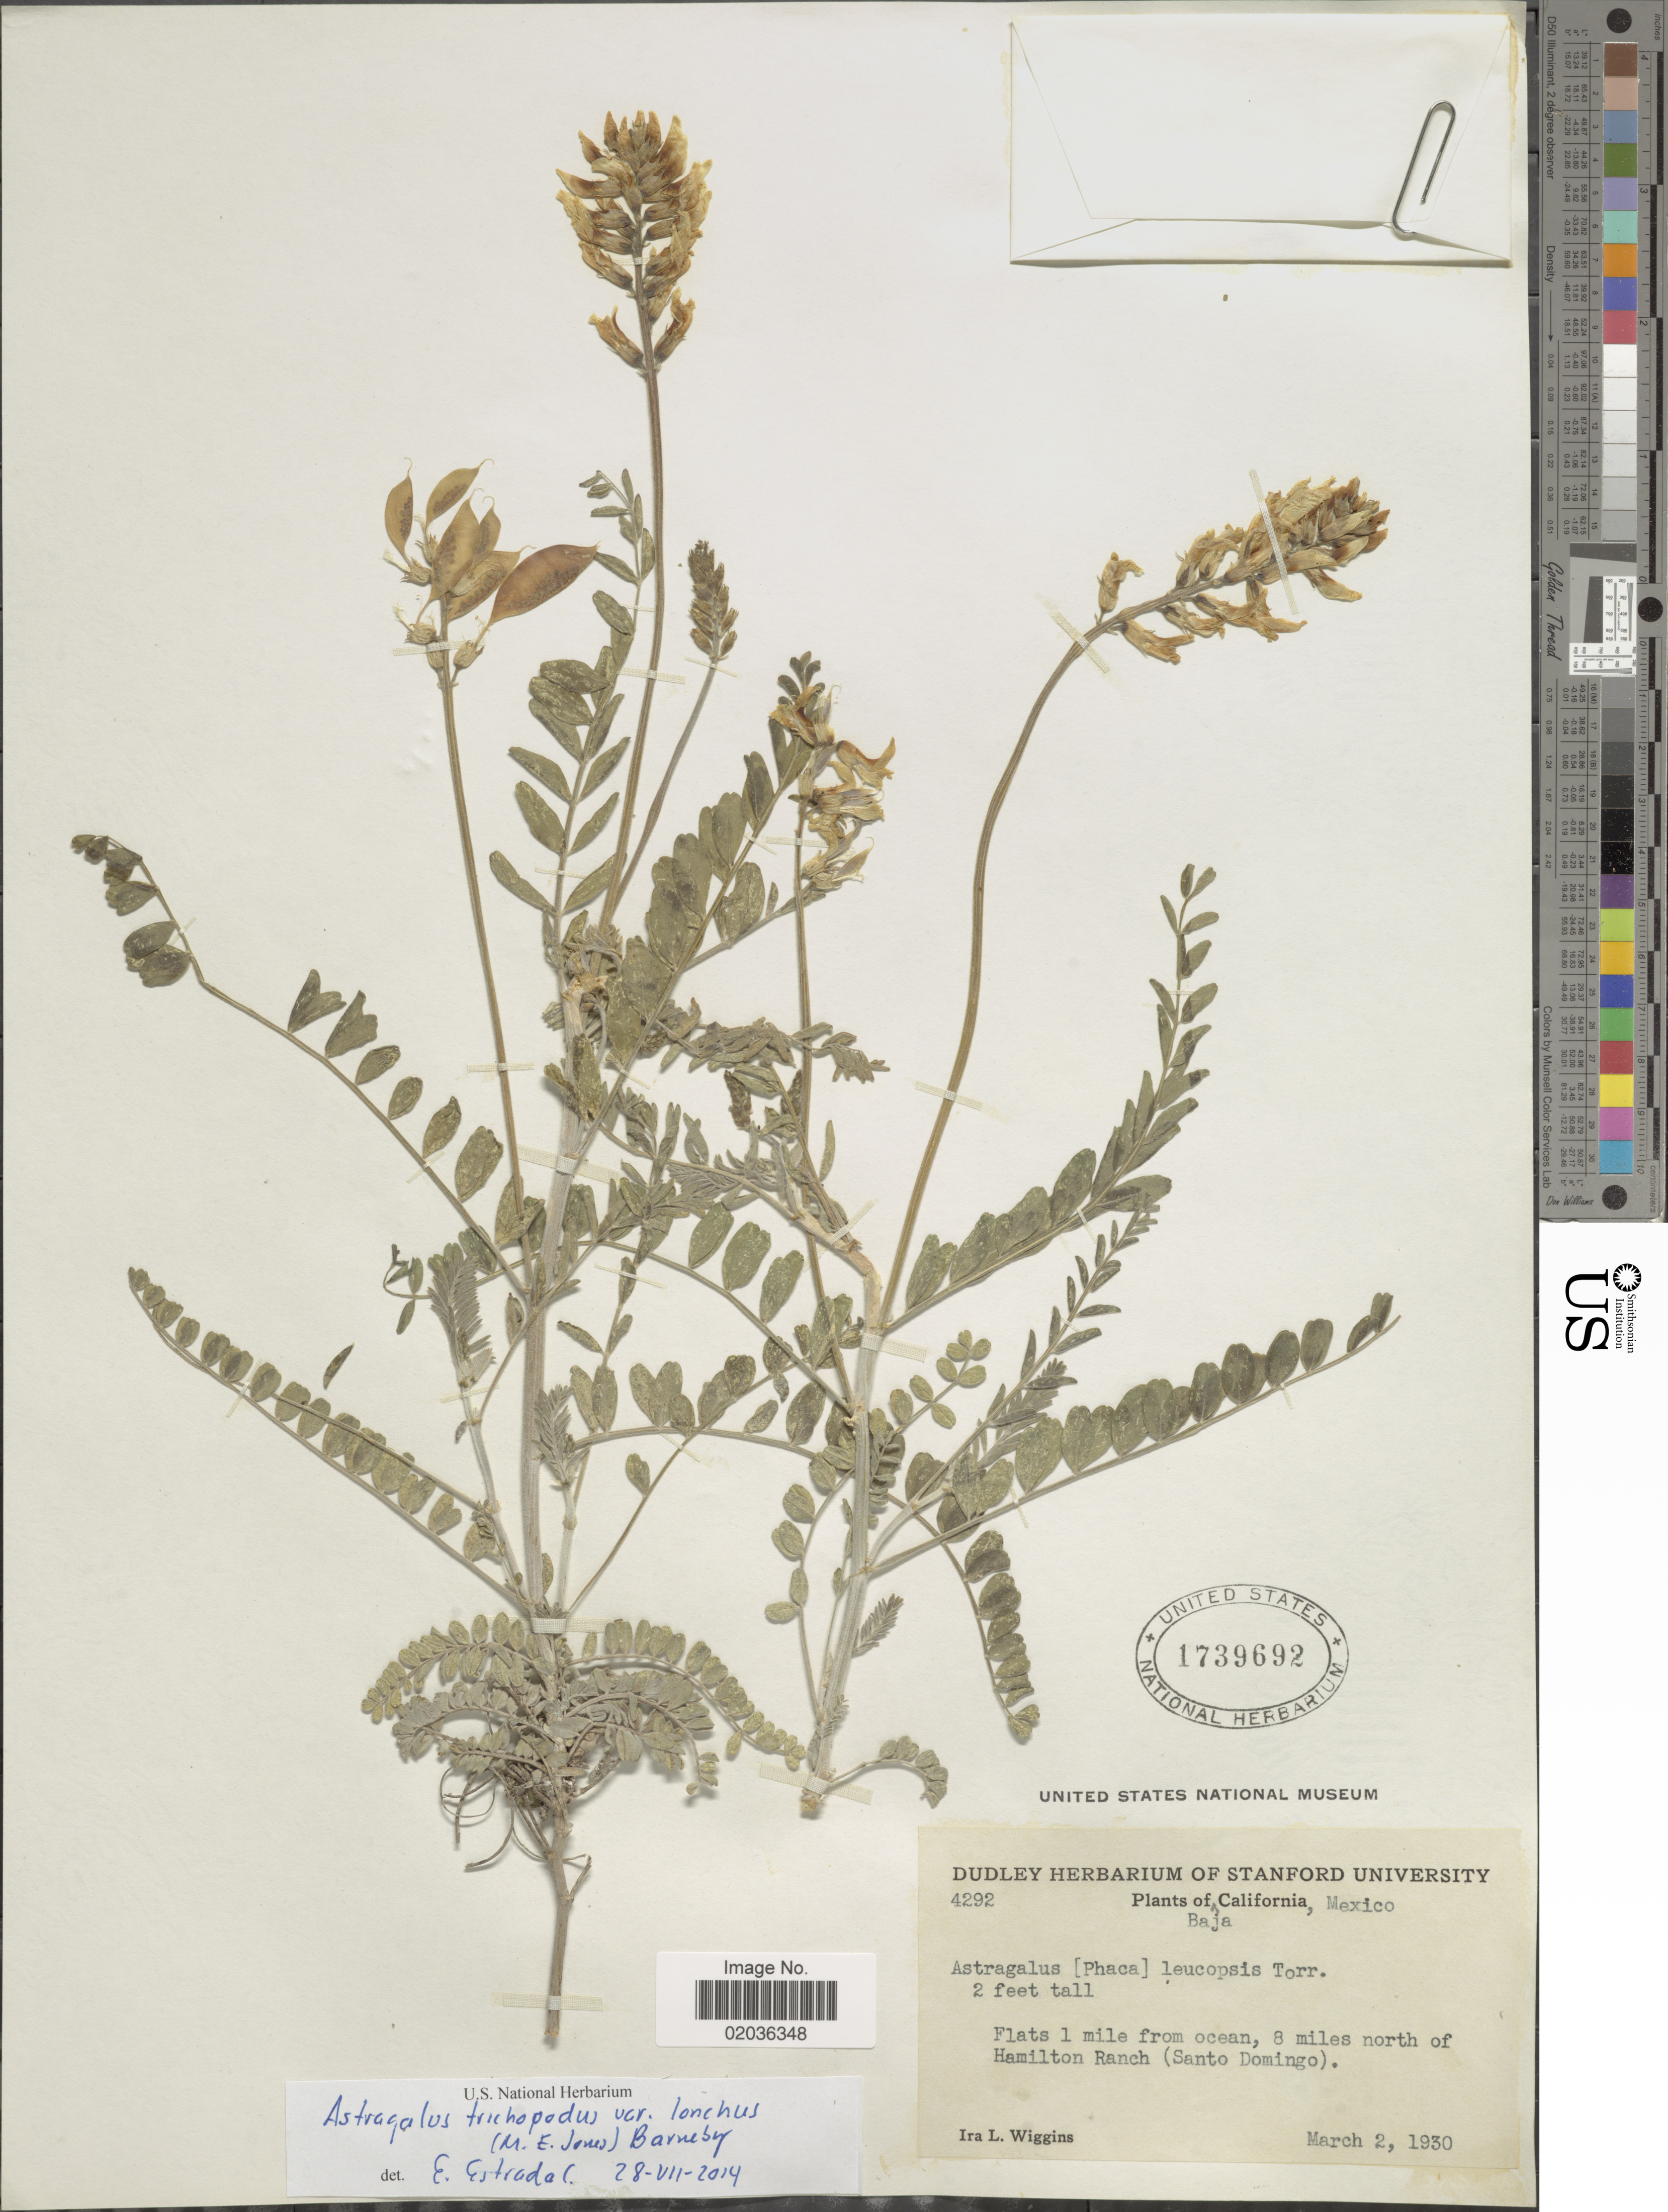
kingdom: Plantae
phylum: Tracheophyta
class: Magnoliopsida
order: Fabales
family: Fabaceae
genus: Astragalus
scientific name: Astragalus trichopodus var. lonchus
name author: (M.E. Jones) Barneby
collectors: I. L. Wiggins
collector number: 4292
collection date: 1930-03-02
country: Mexico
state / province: Baja California Norte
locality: Flats 1 mile from ocean, 8 miles north of Hamilton Ranch ( Santo Domingo)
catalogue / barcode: US 1739692